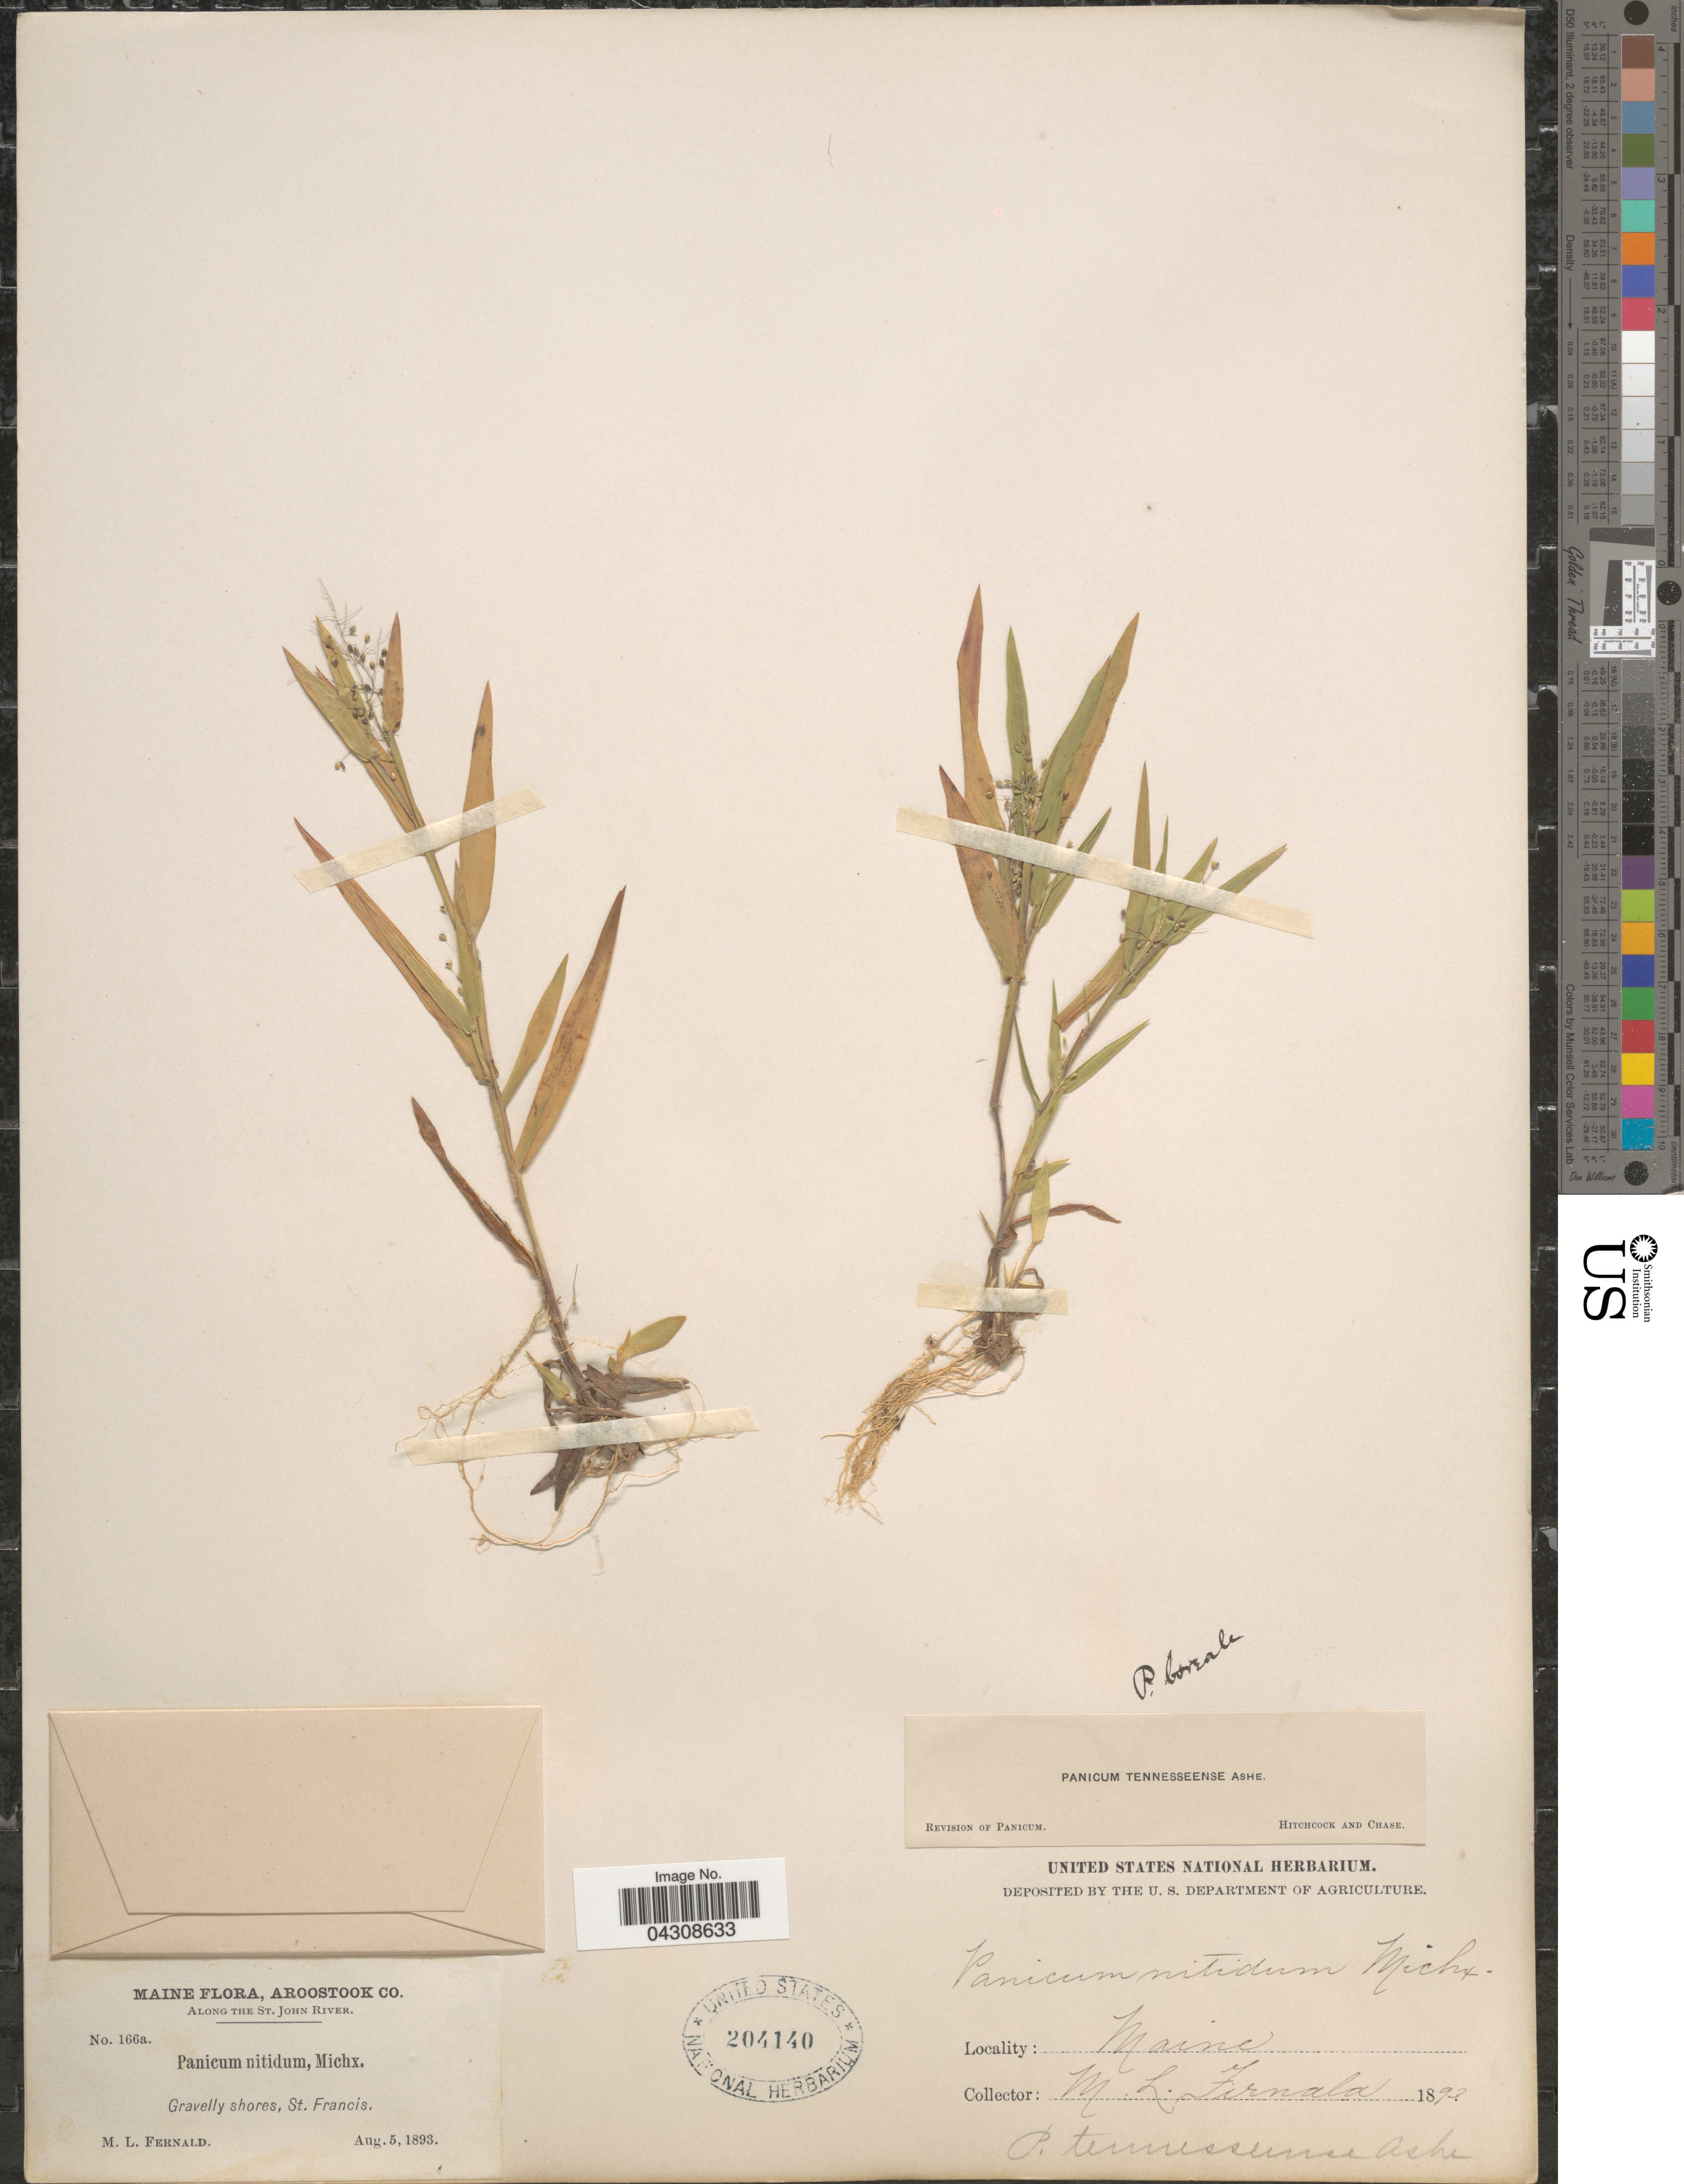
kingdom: Plantae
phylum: Tracheophyta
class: Liliopsida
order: Poales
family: Poaceae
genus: Dichanthelium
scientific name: Dichanthelium acuminatum var. acuminatum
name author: (Sw.) Gould & C.A. Clark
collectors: M. L. Fernald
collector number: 166a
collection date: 1893-08-05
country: United States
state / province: Maine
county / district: Aroostook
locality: Along the St. John River. Gravelly shores, St. Francis.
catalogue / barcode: US 204140